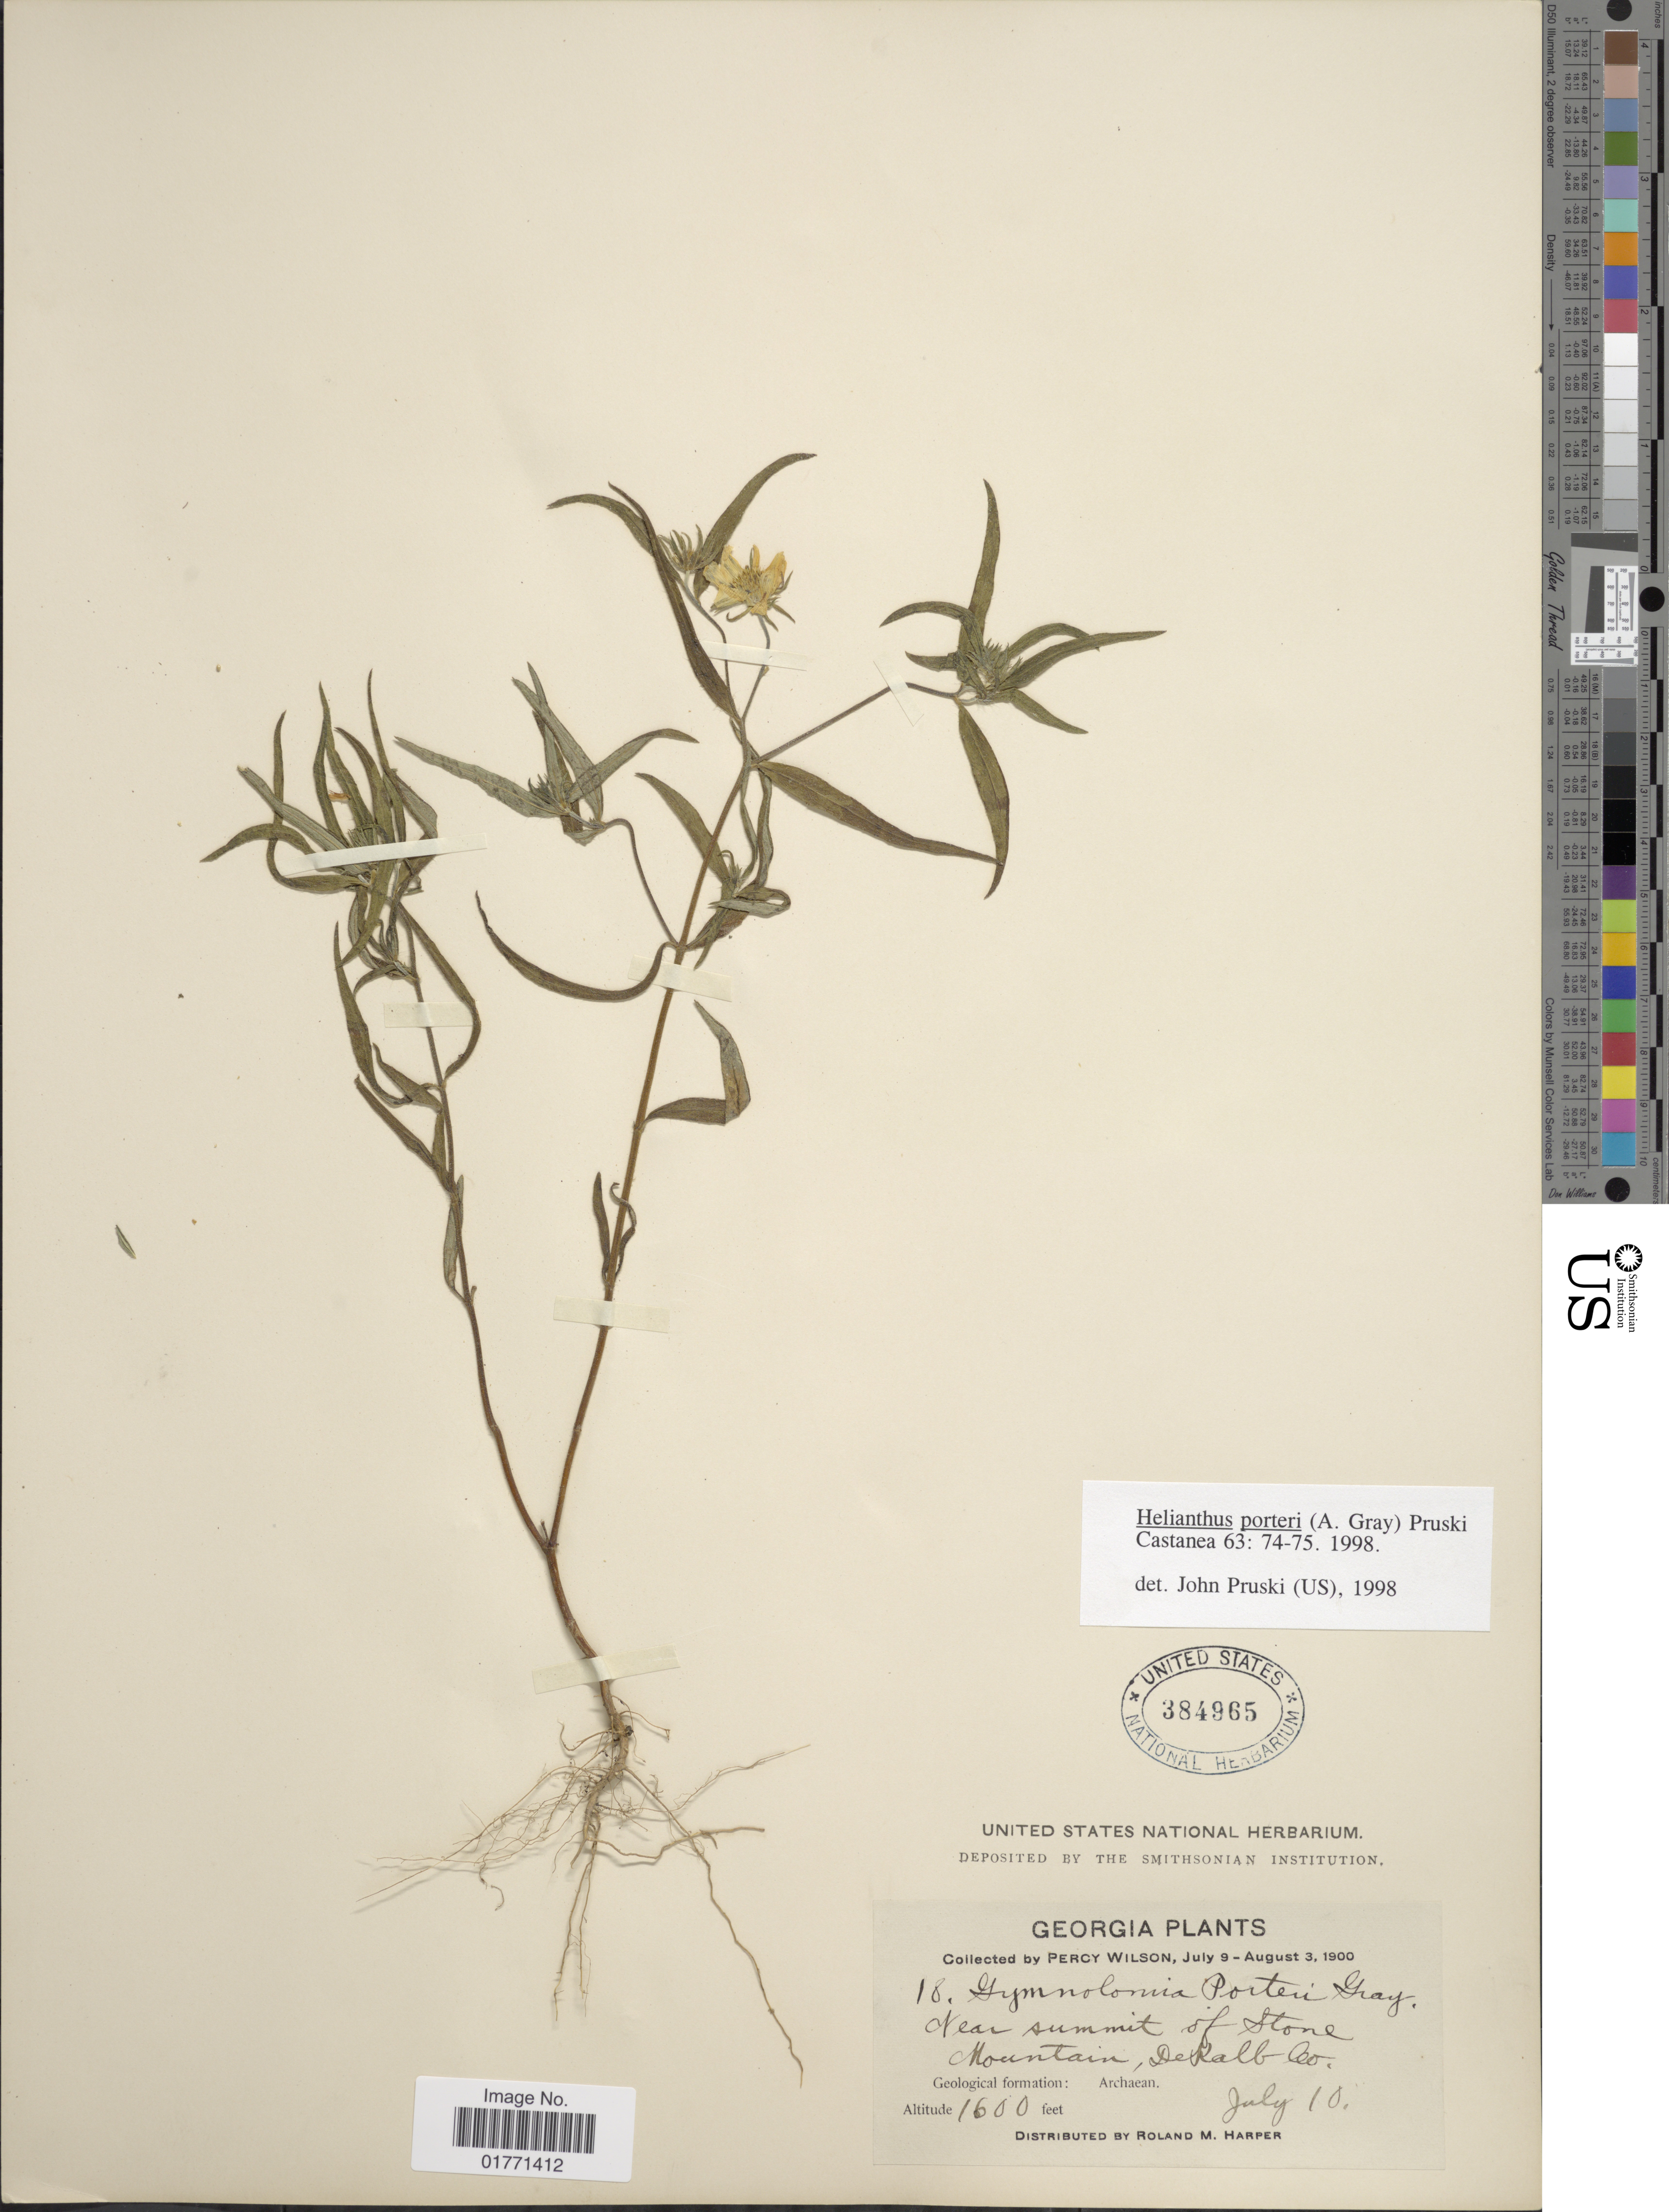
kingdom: Plantae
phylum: Tracheophyta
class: Magnoliopsida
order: Asterales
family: Asteraceae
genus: Helianthus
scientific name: Helianthus porteri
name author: (A. Gray) Pruski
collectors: P. Wilson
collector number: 18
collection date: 1900-07-10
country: United States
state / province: Georgia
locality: Near summit of Stone Mountain, De Kalb Co.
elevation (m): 488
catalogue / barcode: US 384965